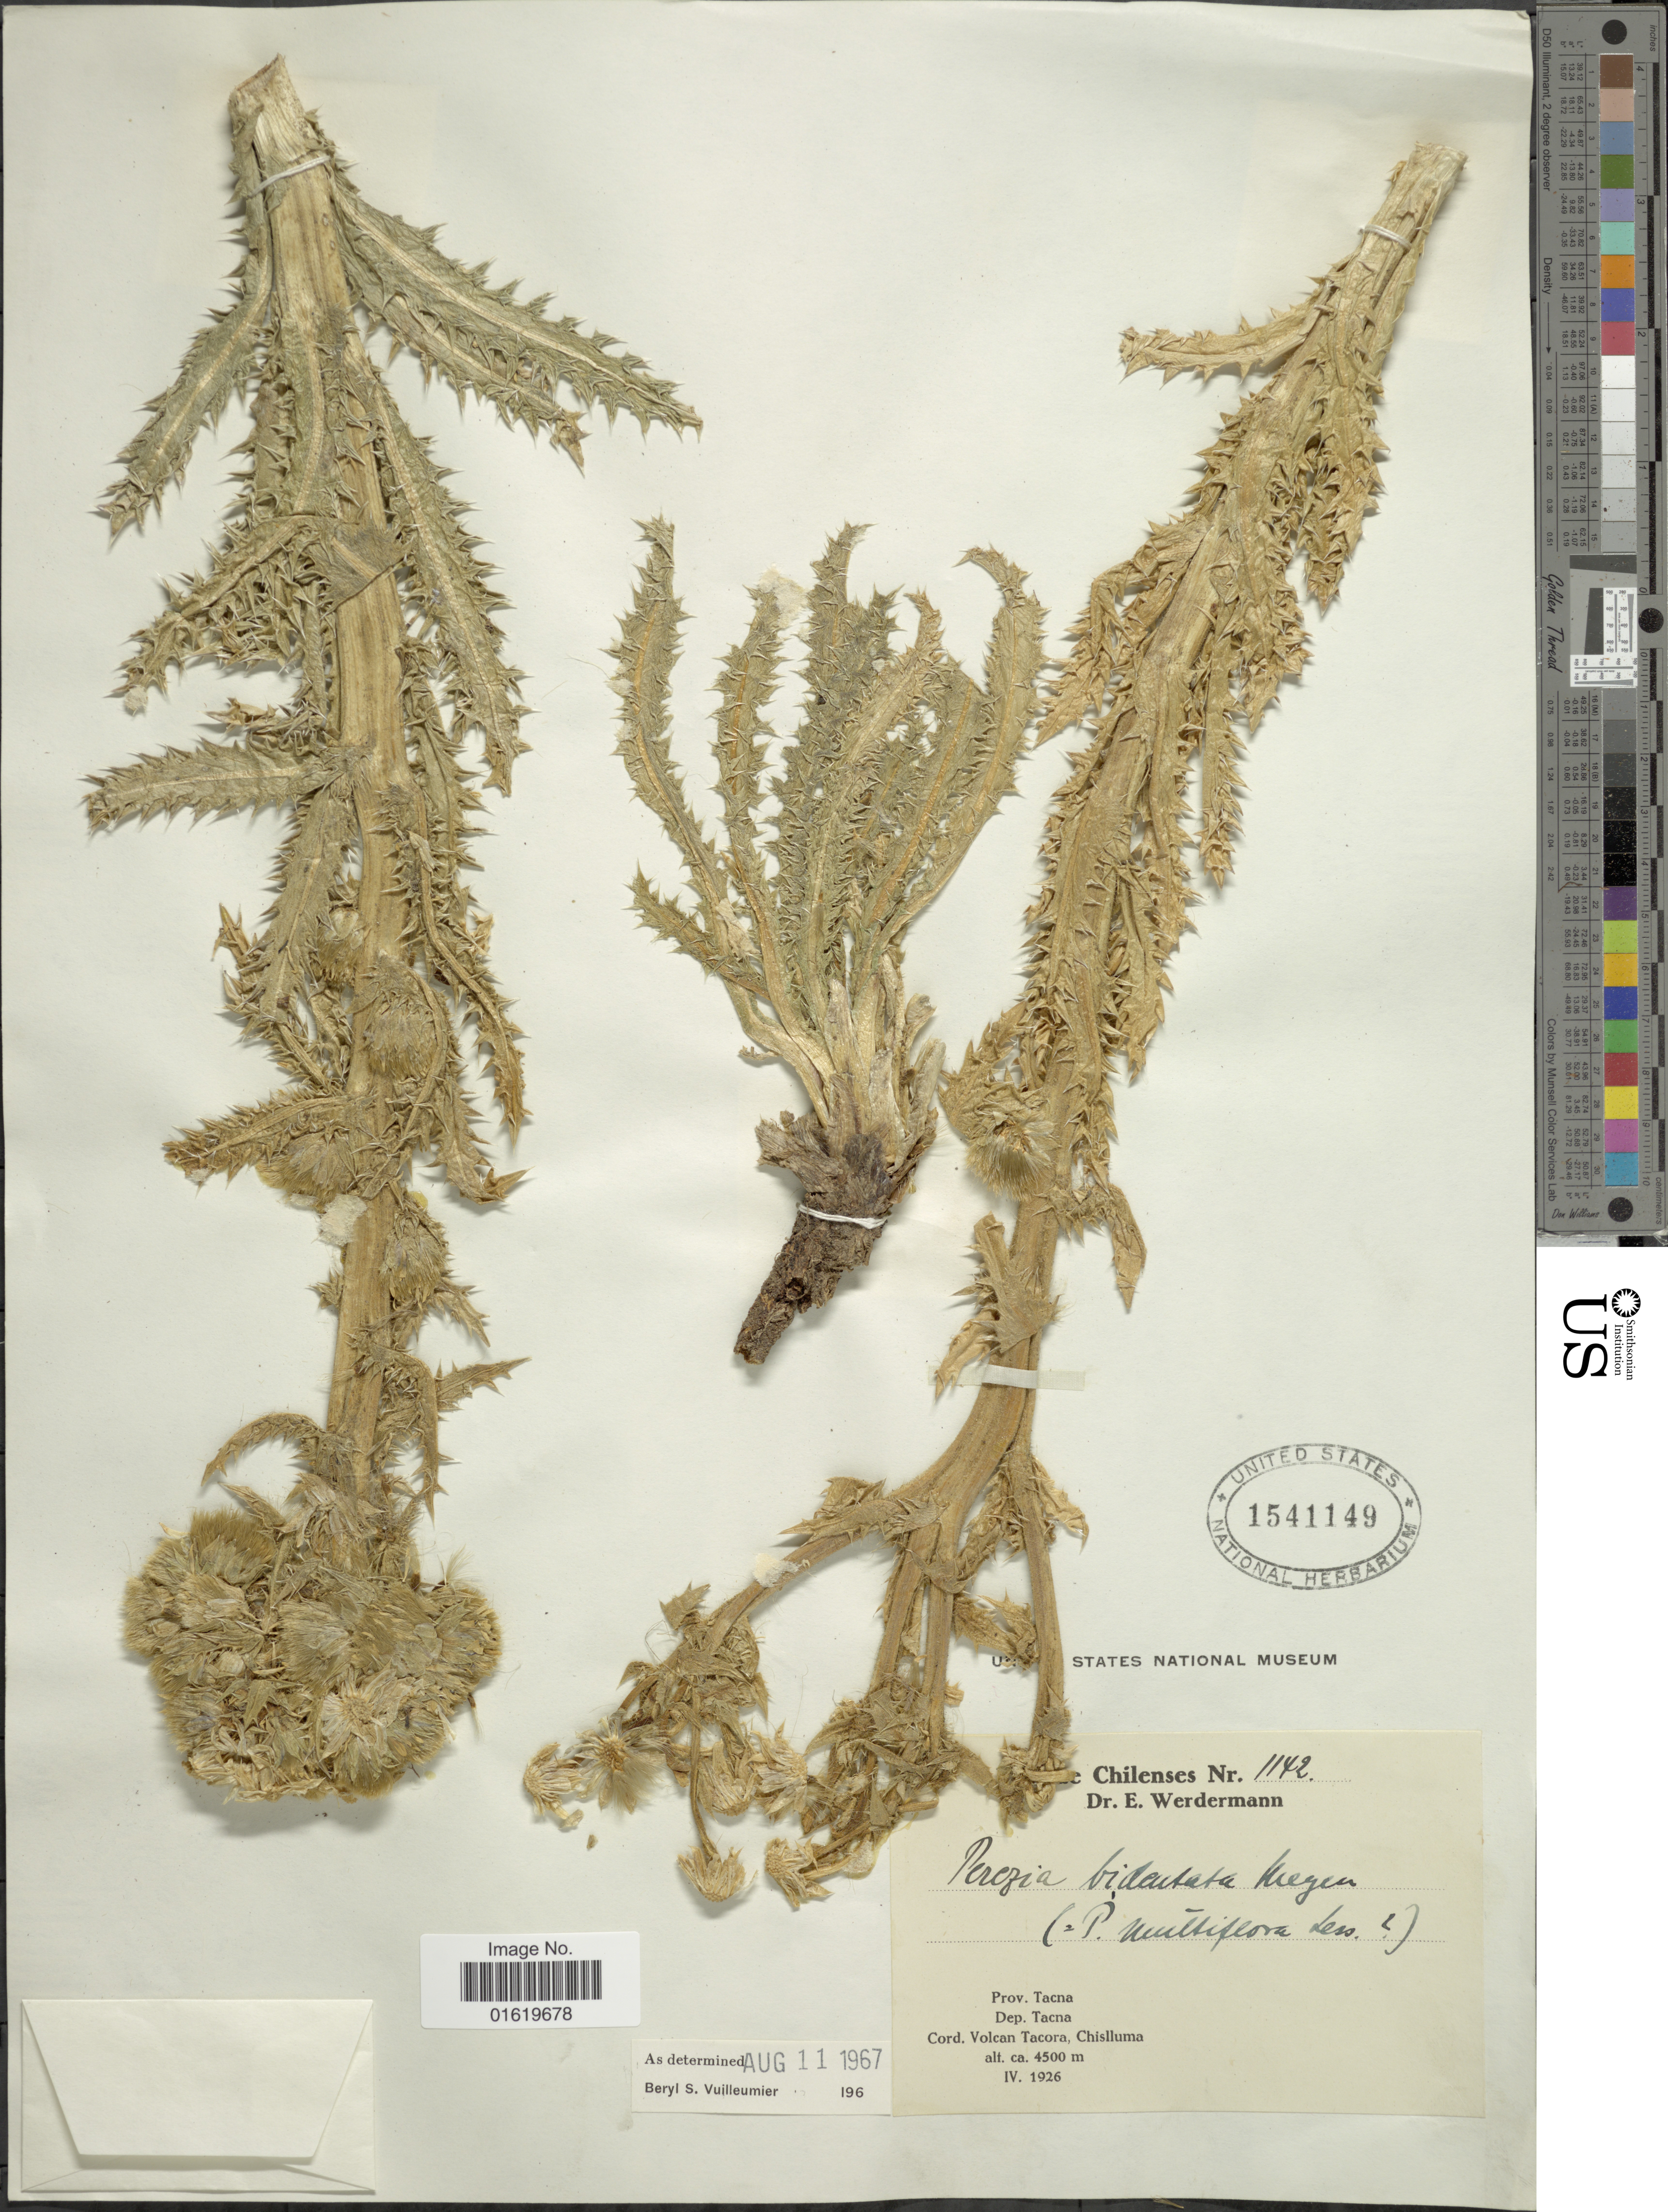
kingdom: Plantae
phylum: Tracheophyta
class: Magnoliopsida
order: Asterales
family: Asteraceae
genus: Perezia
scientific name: Perezia multiflora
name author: Less.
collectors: E. Werdermann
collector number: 1142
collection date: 1926-04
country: Peru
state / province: Tacna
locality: Prov. Tacna. Dep. Tacna. Cord. Volcan Tacora, Chislluma.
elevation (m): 4500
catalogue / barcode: US 1541149